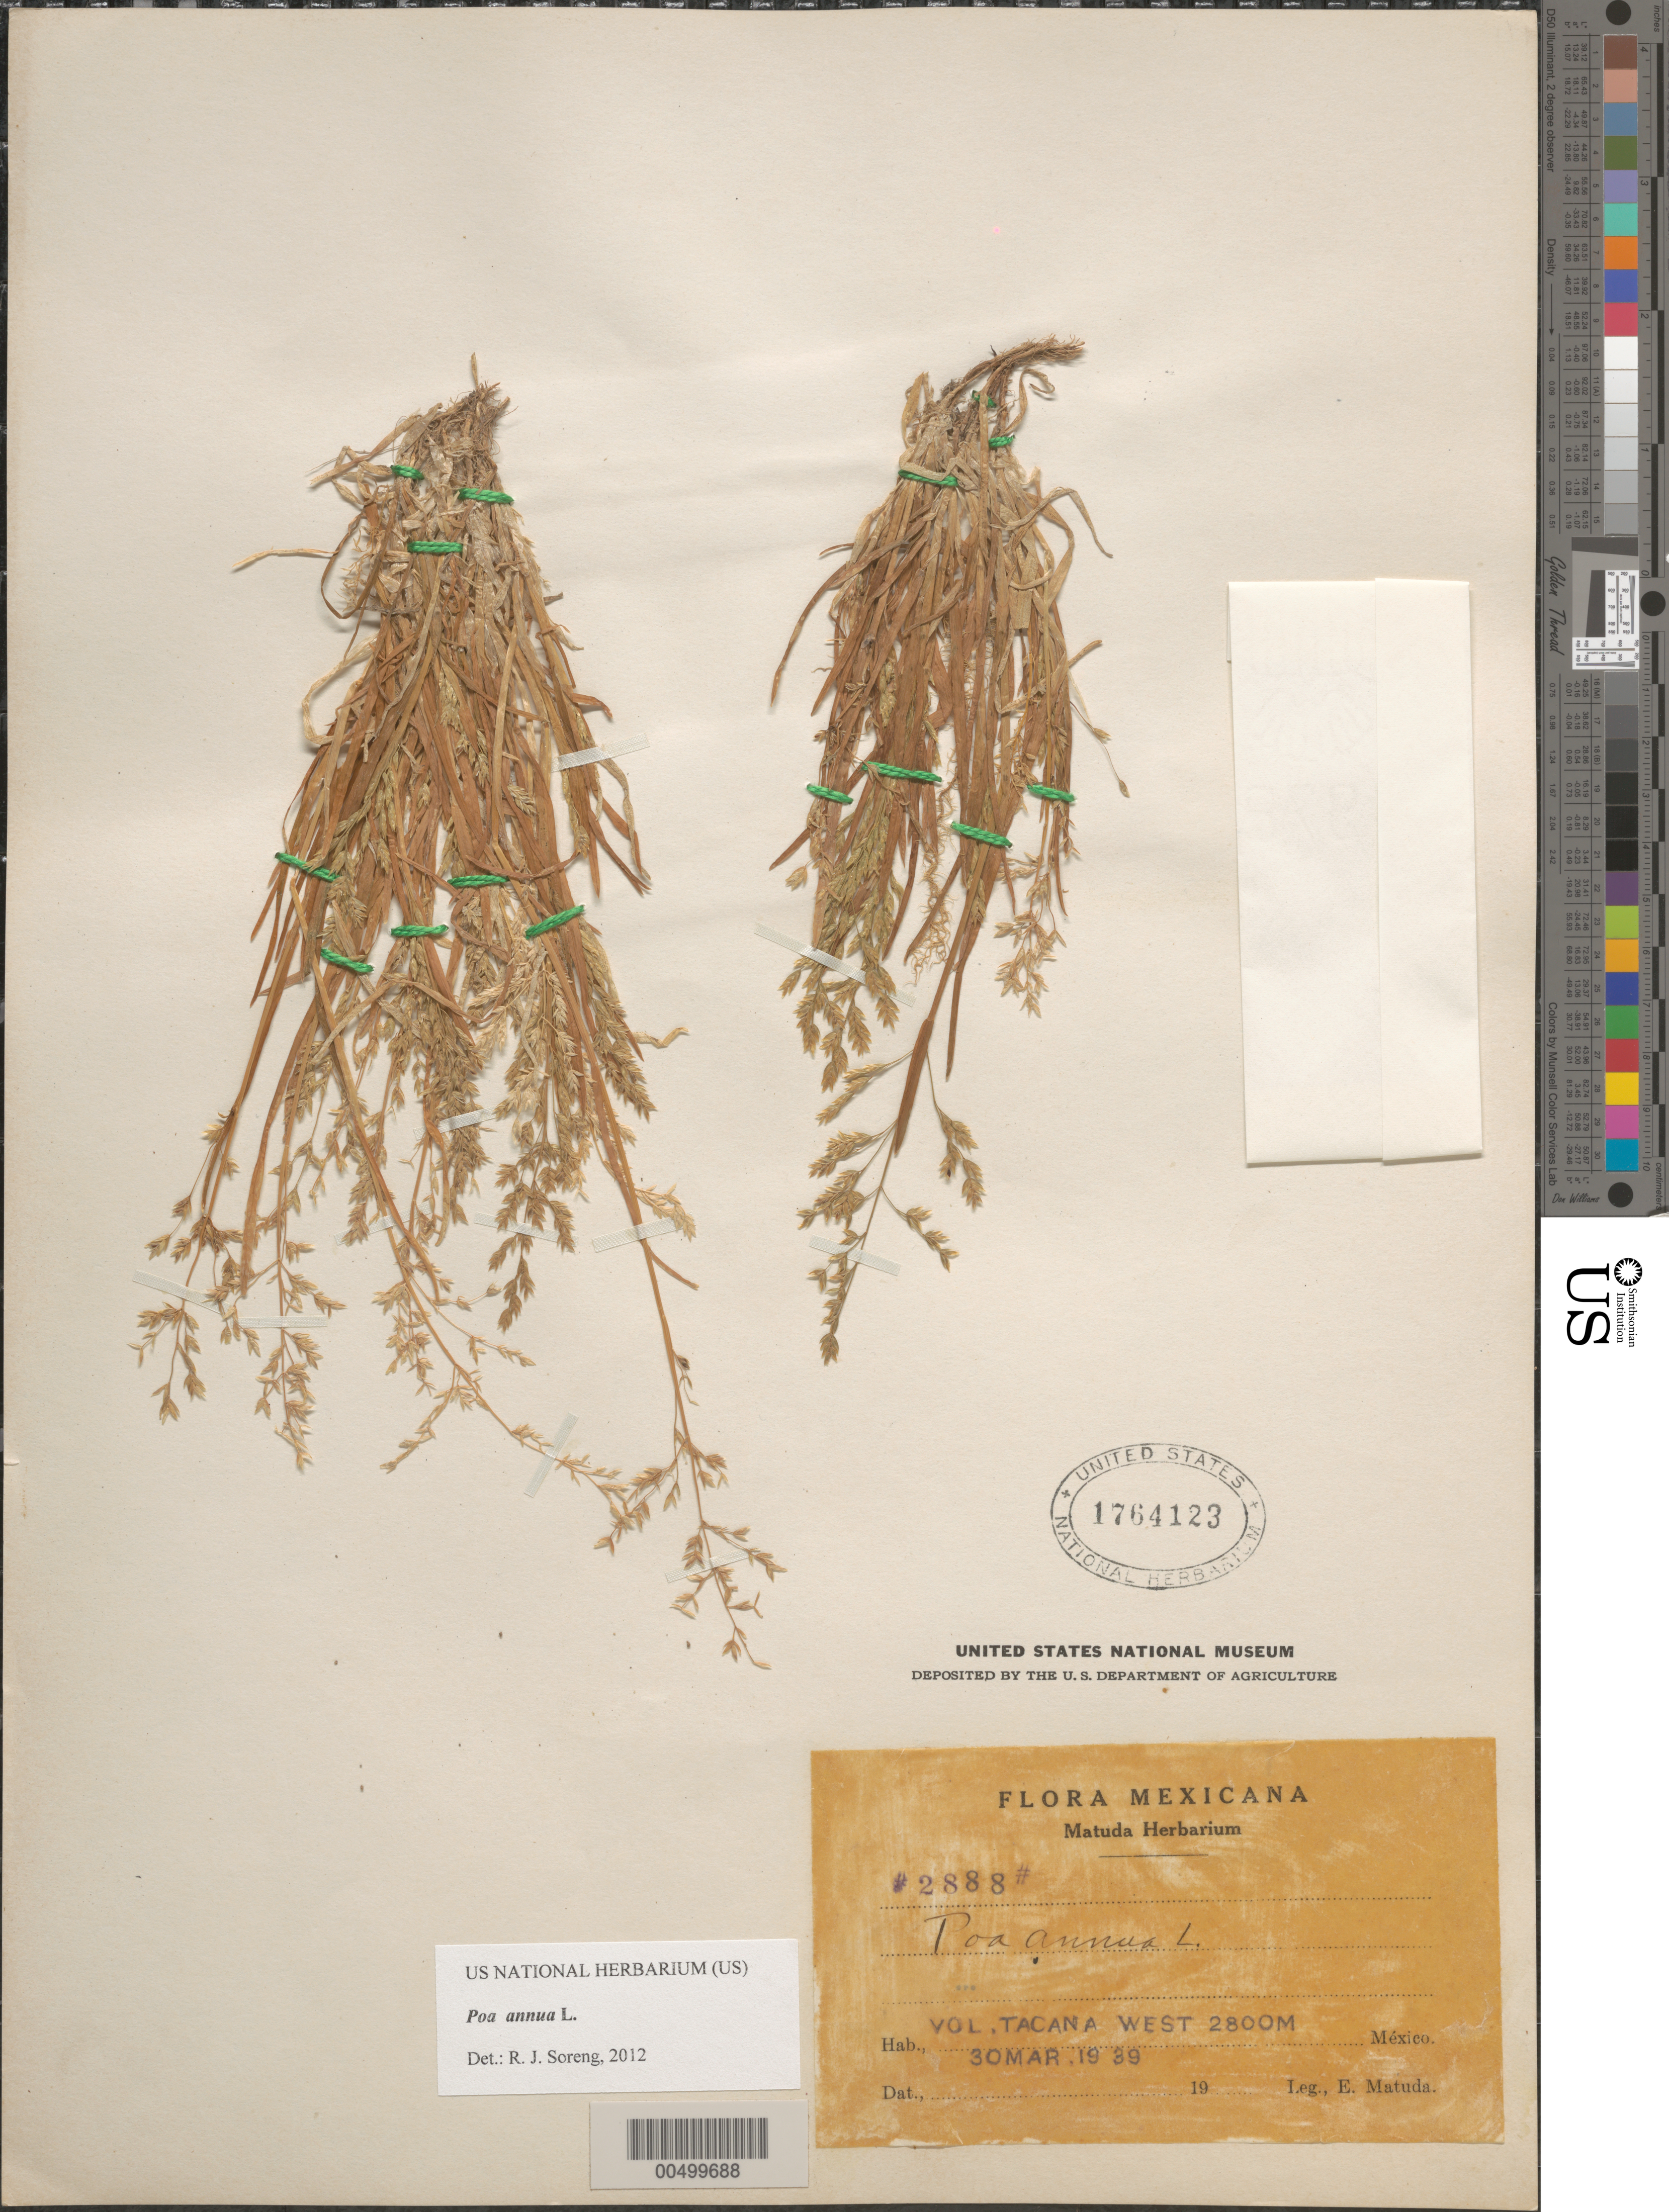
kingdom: Plantae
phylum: Tracheophyta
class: Liliopsida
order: Poales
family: Poaceae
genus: Poa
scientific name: Poa annua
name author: L.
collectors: E. Matuda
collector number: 2888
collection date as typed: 30 Mar 1939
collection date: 1939-03-30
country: Mexico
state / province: México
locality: Vol, Tacana West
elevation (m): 2800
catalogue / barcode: US 1764123